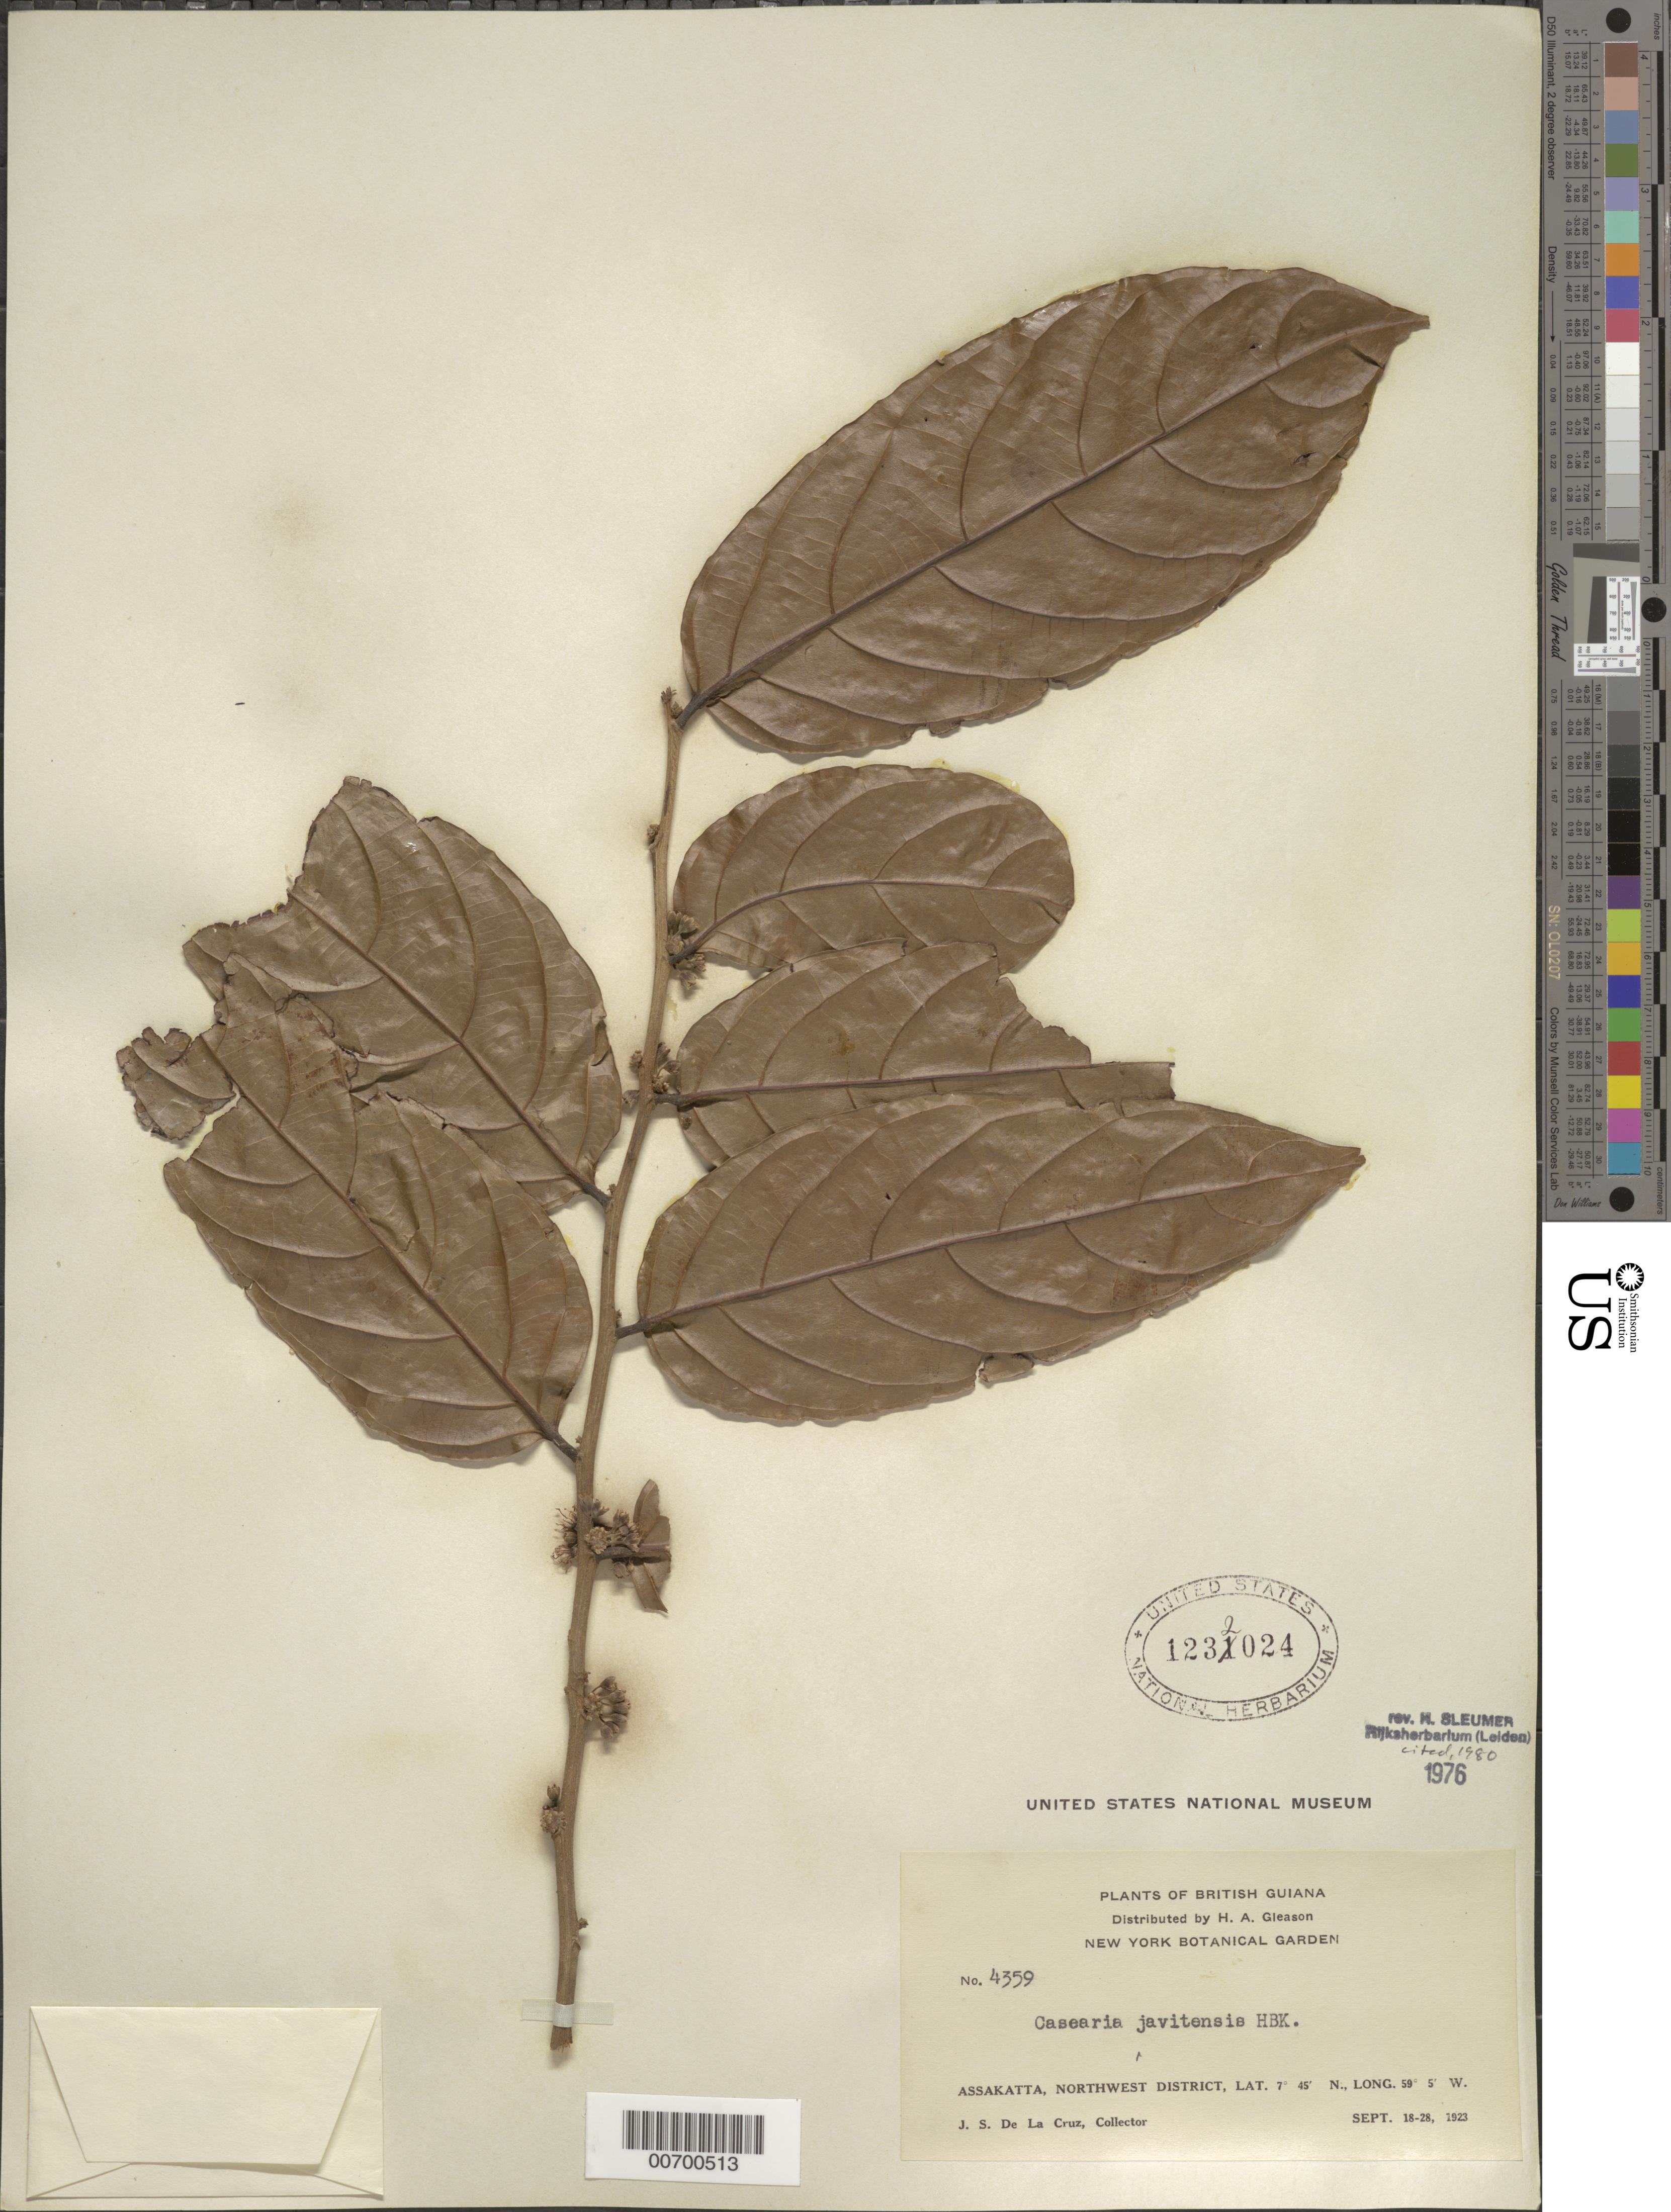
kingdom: Plantae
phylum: Tracheophyta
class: Magnoliopsida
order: Malpighiales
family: Salicaceae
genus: Piparea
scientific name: Piparea multiflora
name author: C.F. Gaertn.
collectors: J. S. de la Cruz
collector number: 4359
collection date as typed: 18-Sep-23 to 28-Sep-23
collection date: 1923-09-18/1923-09-28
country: Guyana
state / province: Barima-Waini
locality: Assakatta, NW District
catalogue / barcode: US 1232024